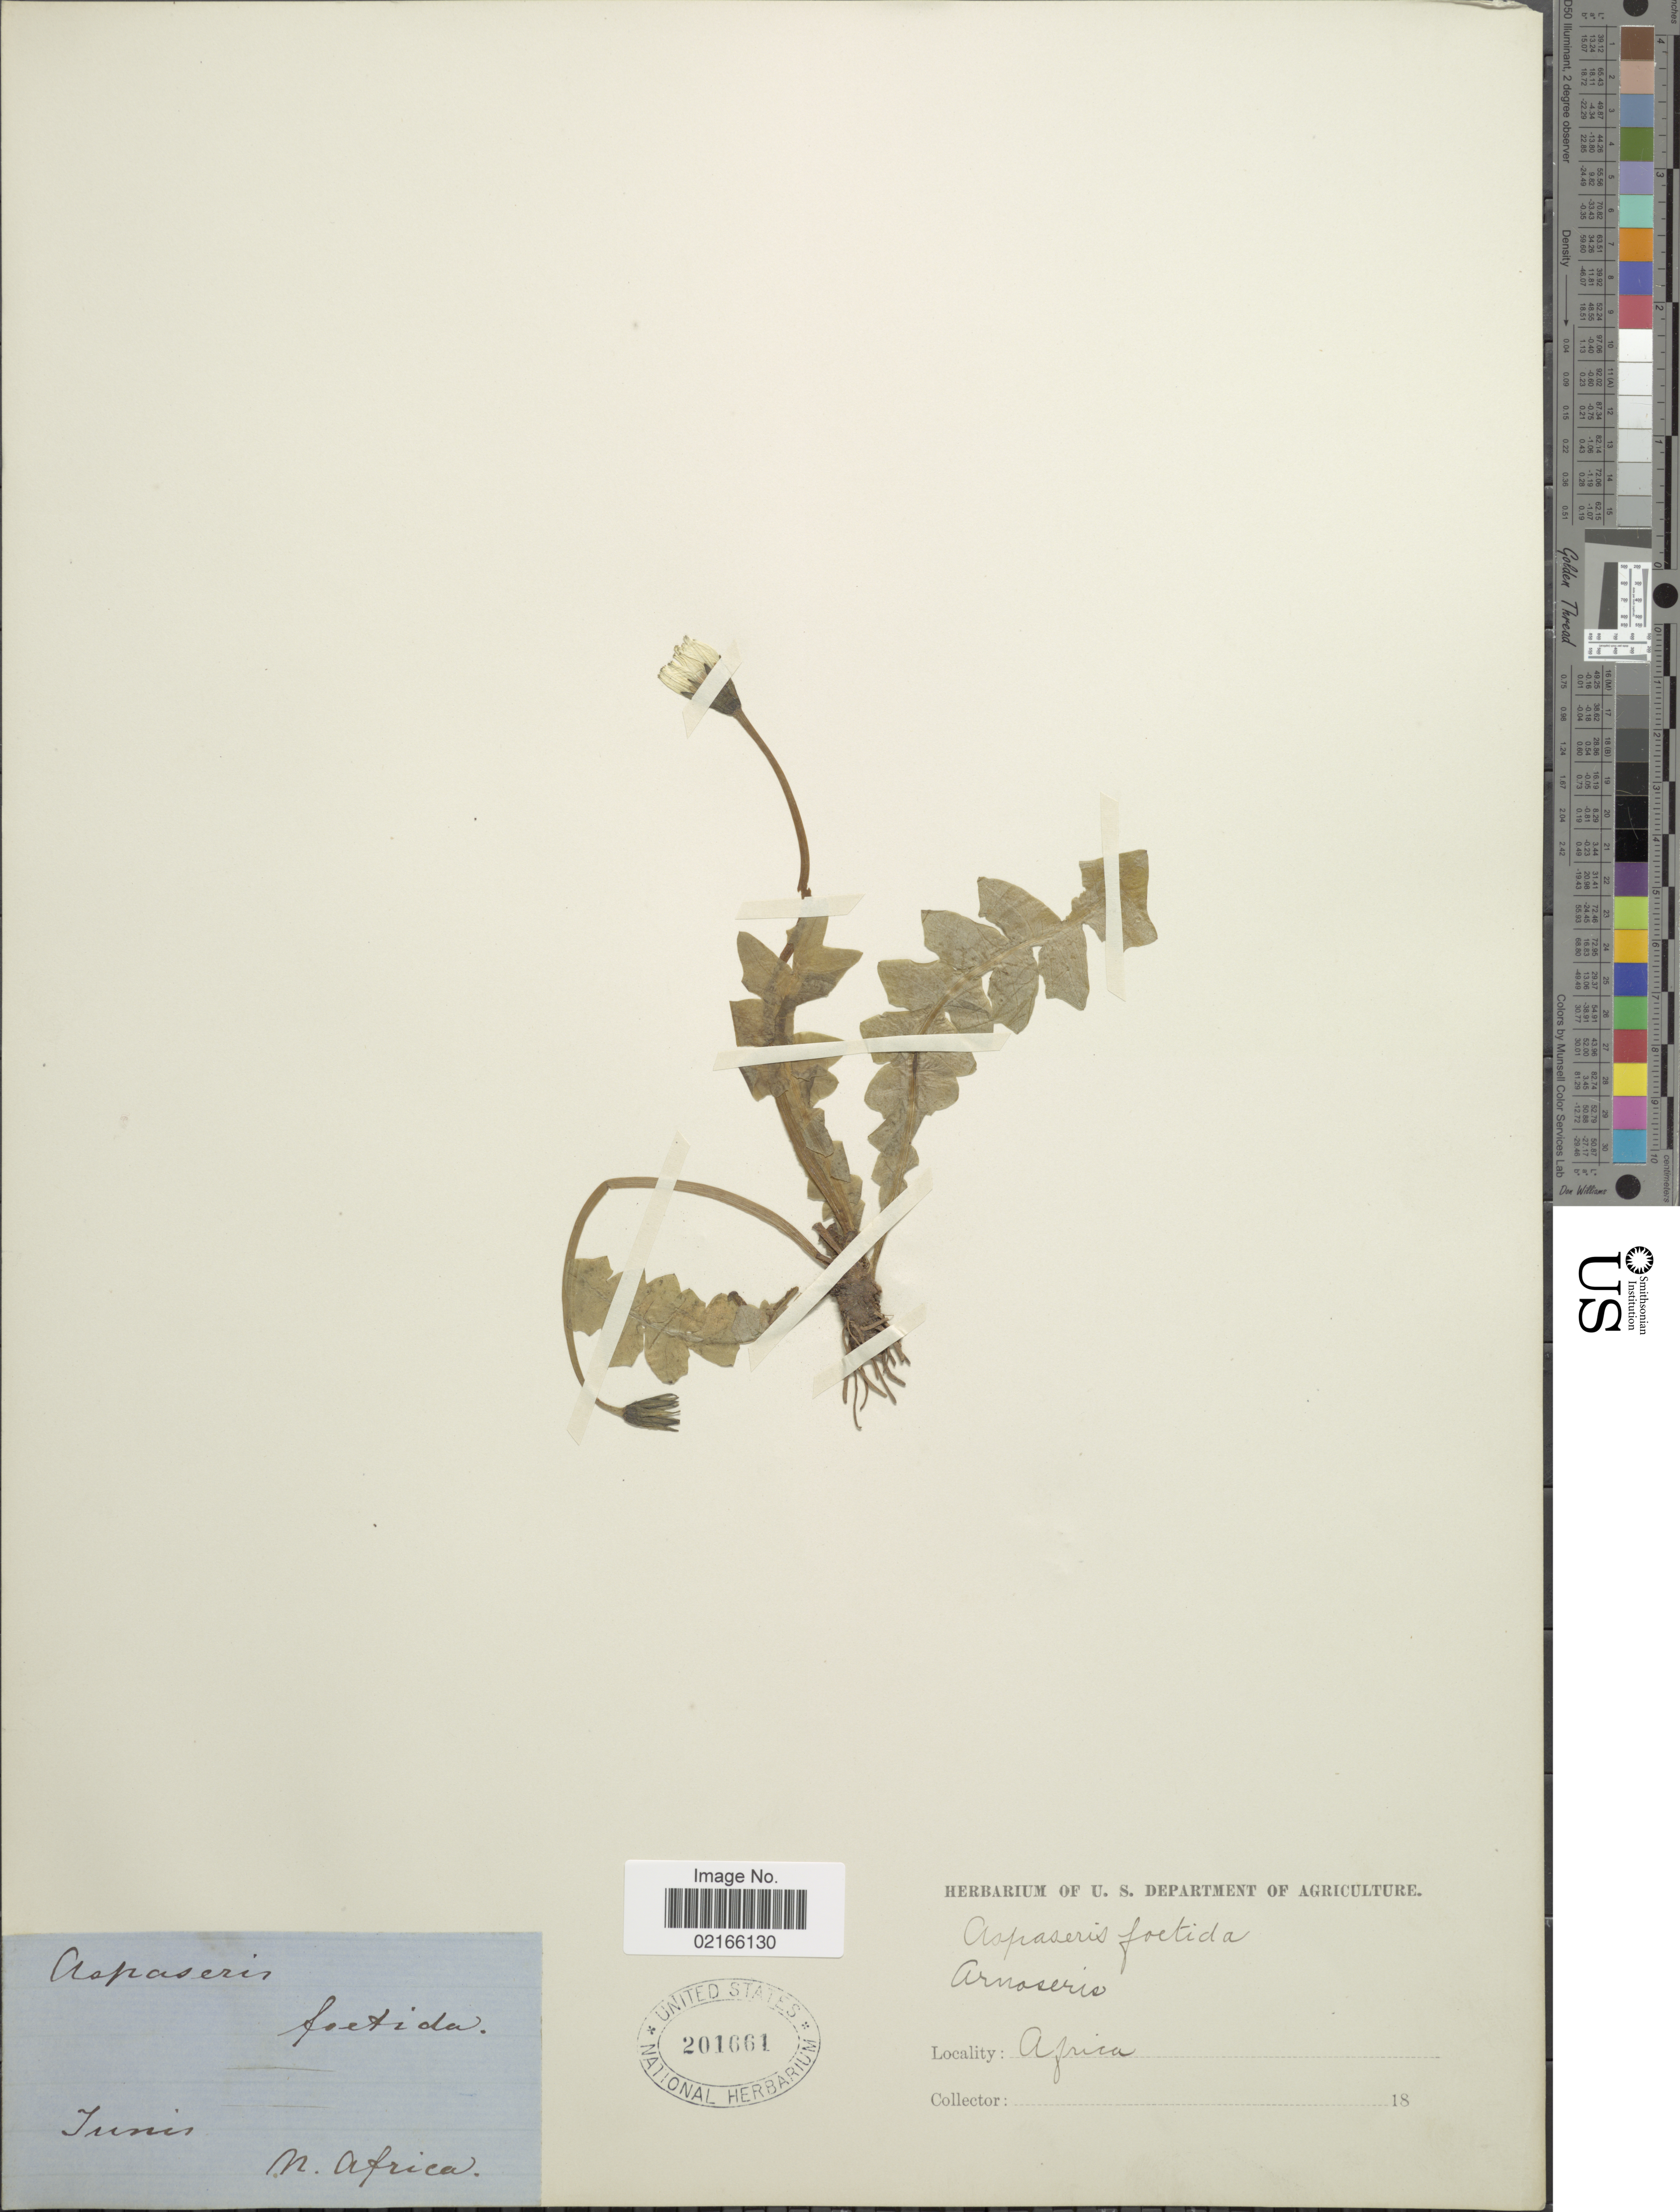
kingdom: Plantae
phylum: Tracheophyta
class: Magnoliopsida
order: Asterales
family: Asteraceae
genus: Crepis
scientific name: Crepis foetida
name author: L.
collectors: Facchini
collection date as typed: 18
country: Tunisia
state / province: Tunis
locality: Africa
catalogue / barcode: US 201661